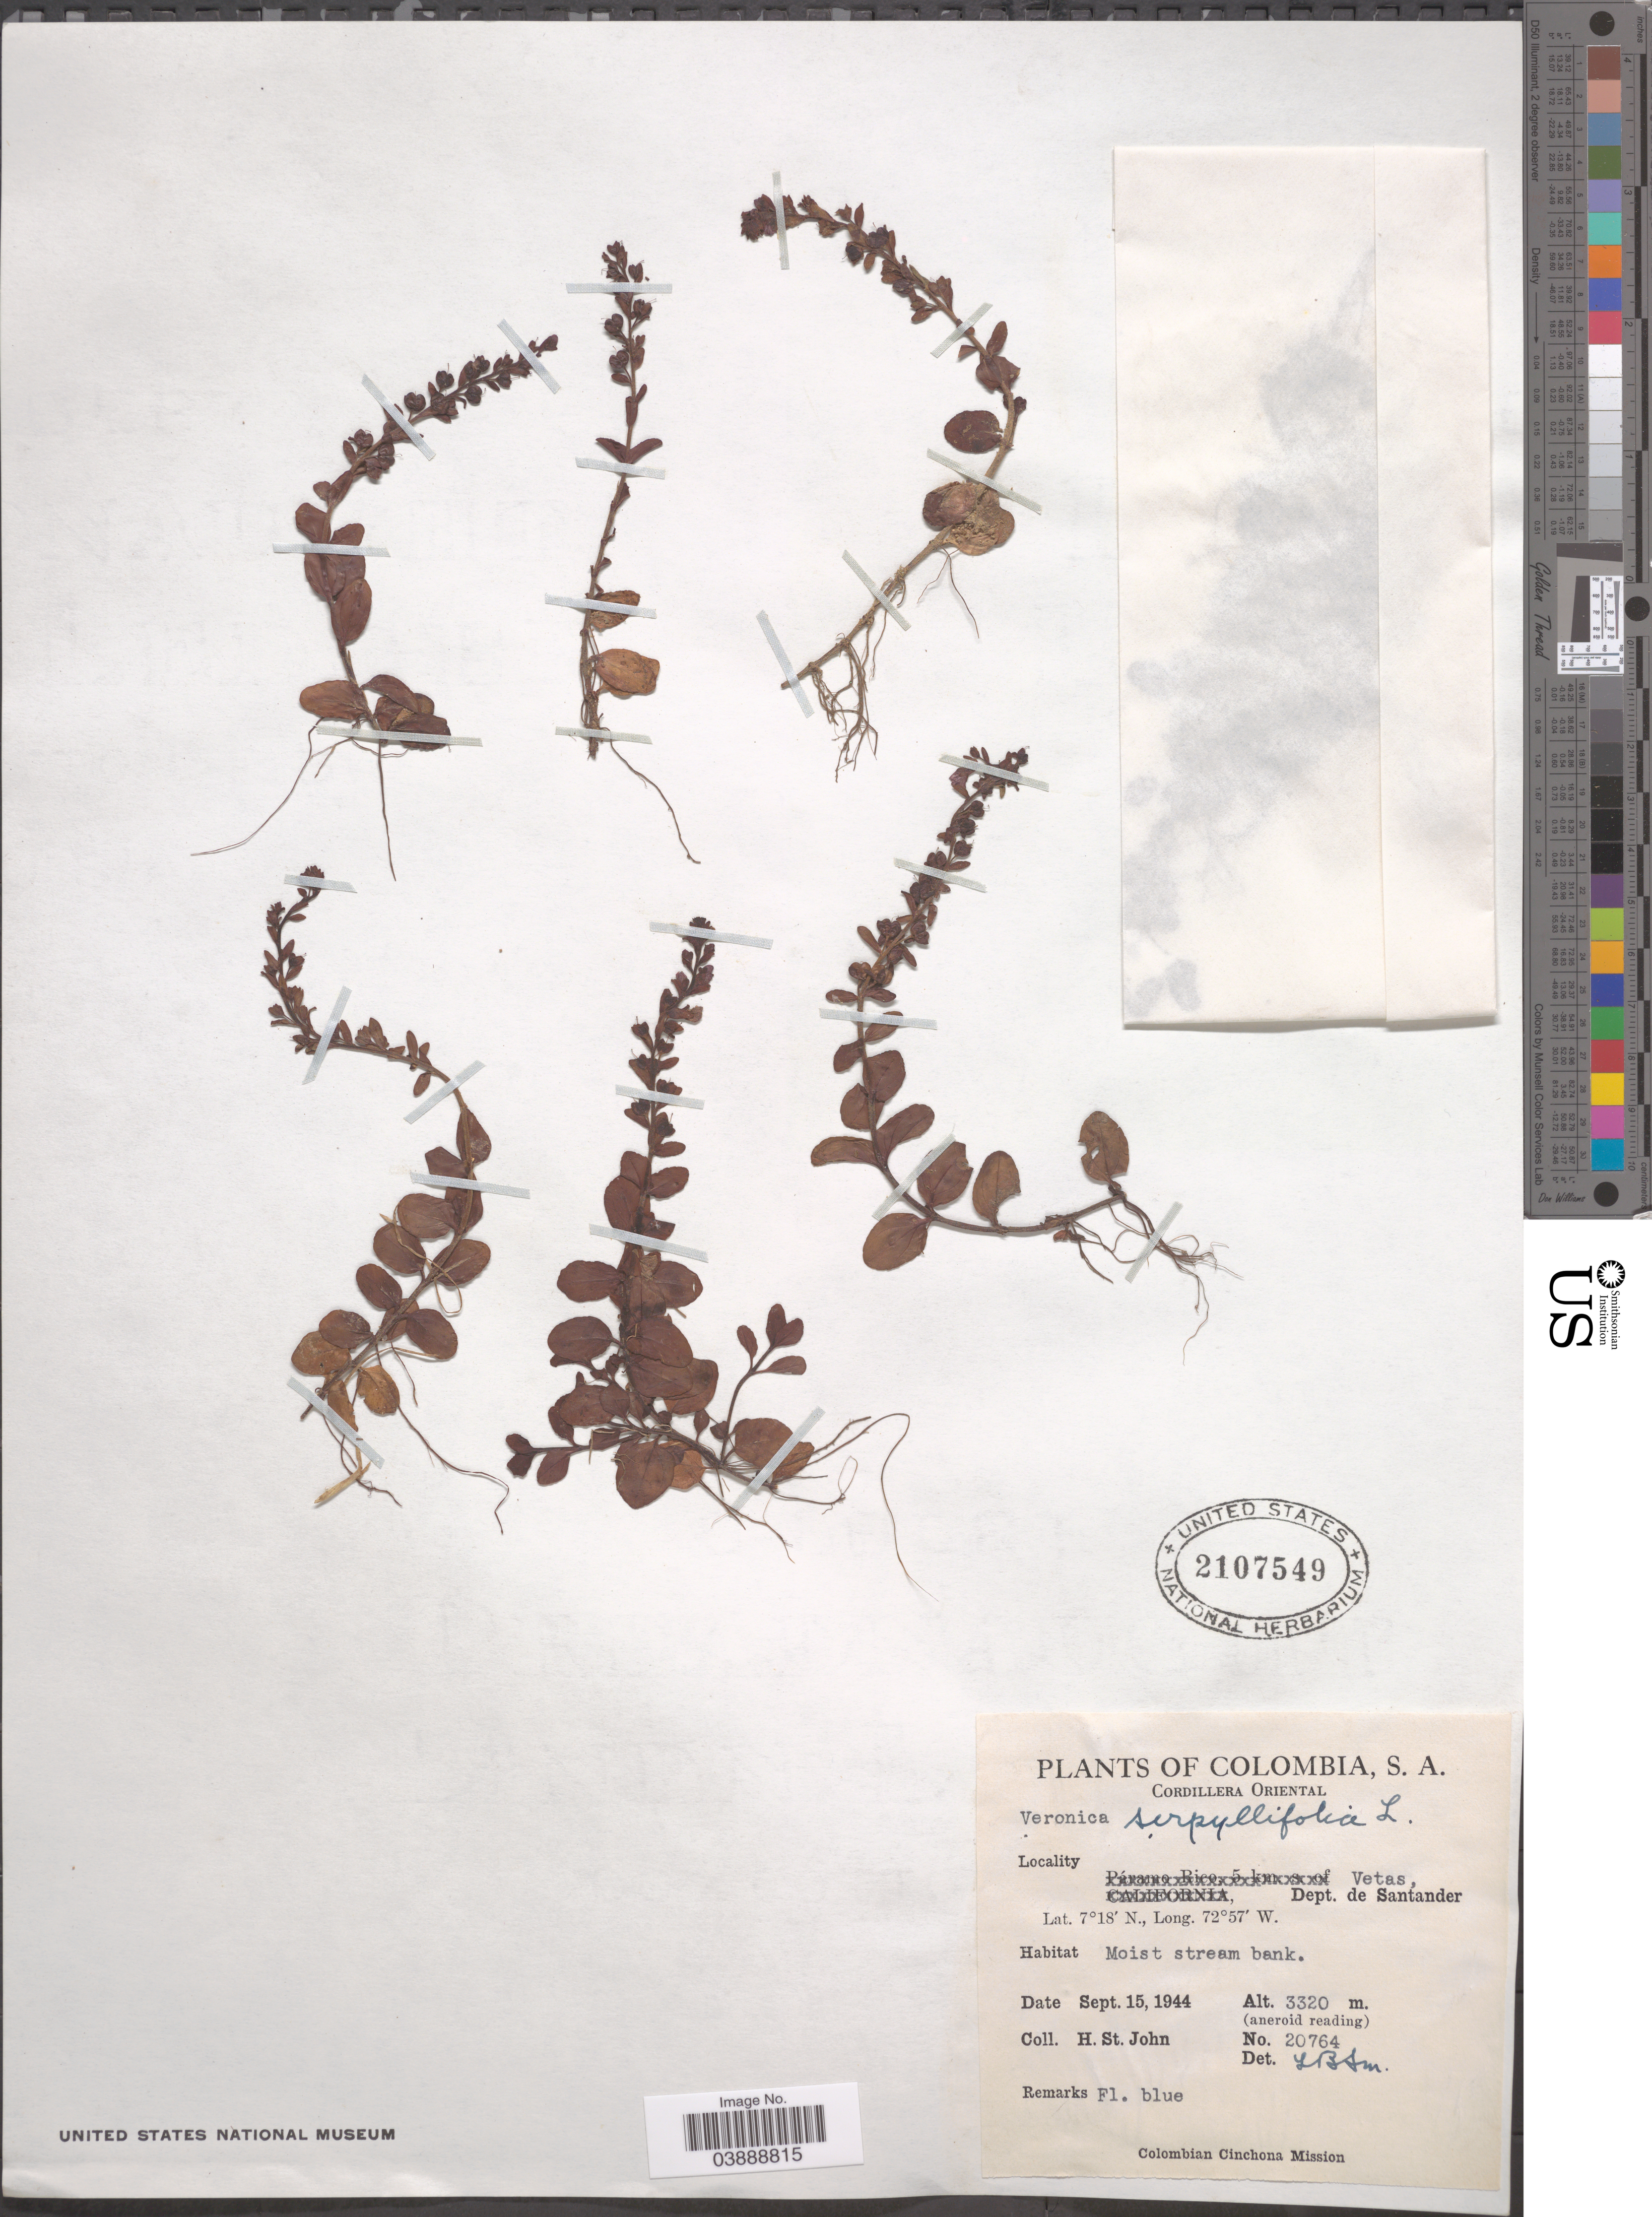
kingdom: Plantae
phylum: Tracheophyta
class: Magnoliopsida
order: Lamiales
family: Plantaginaceae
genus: Veronica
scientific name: Veronica serpyllifolia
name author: L.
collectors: H. St. John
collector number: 20764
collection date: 1944-09-15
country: Colombia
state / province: Santander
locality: Cordillera Oriental. Vetas, Dept. de Santander.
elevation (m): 3320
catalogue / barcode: US 2107549